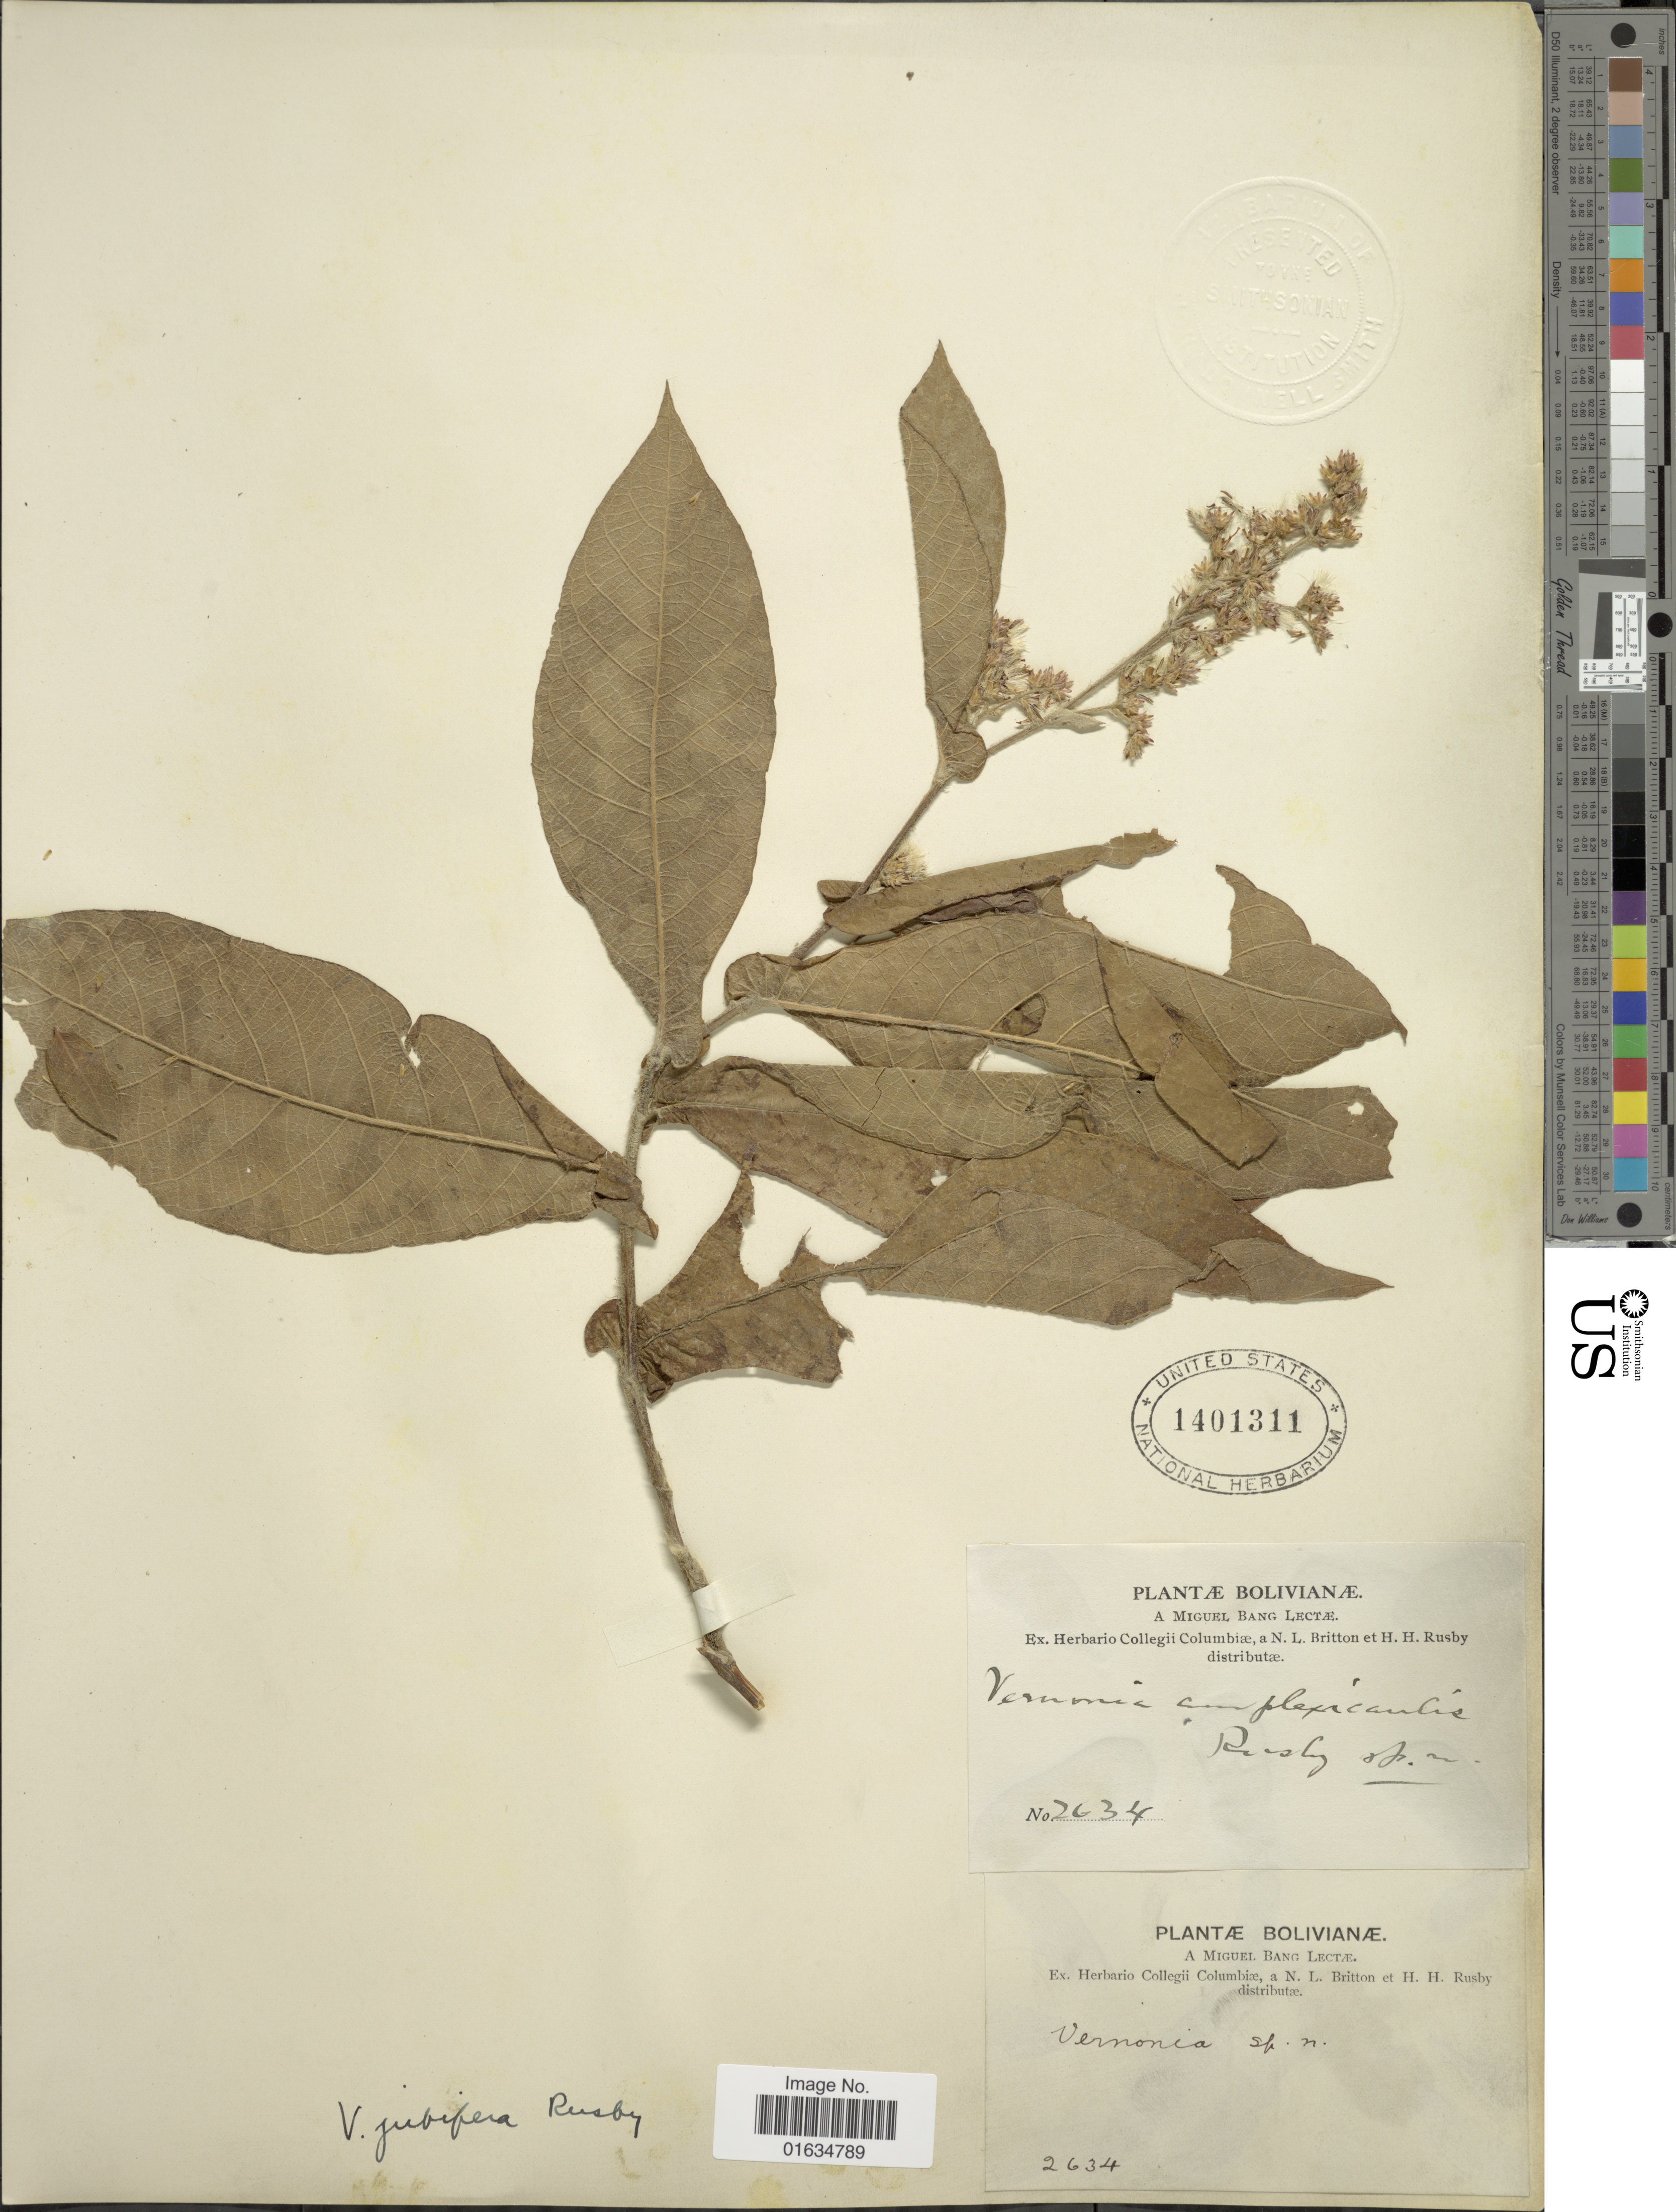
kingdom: Plantae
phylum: Tracheophyta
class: Magnoliopsida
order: Asterales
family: Asteraceae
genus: Critoniopsis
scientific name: Critoniopsis jubifera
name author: (Rusby) H. Rob.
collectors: M. Bang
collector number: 2634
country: Bolivia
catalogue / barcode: US 1401311